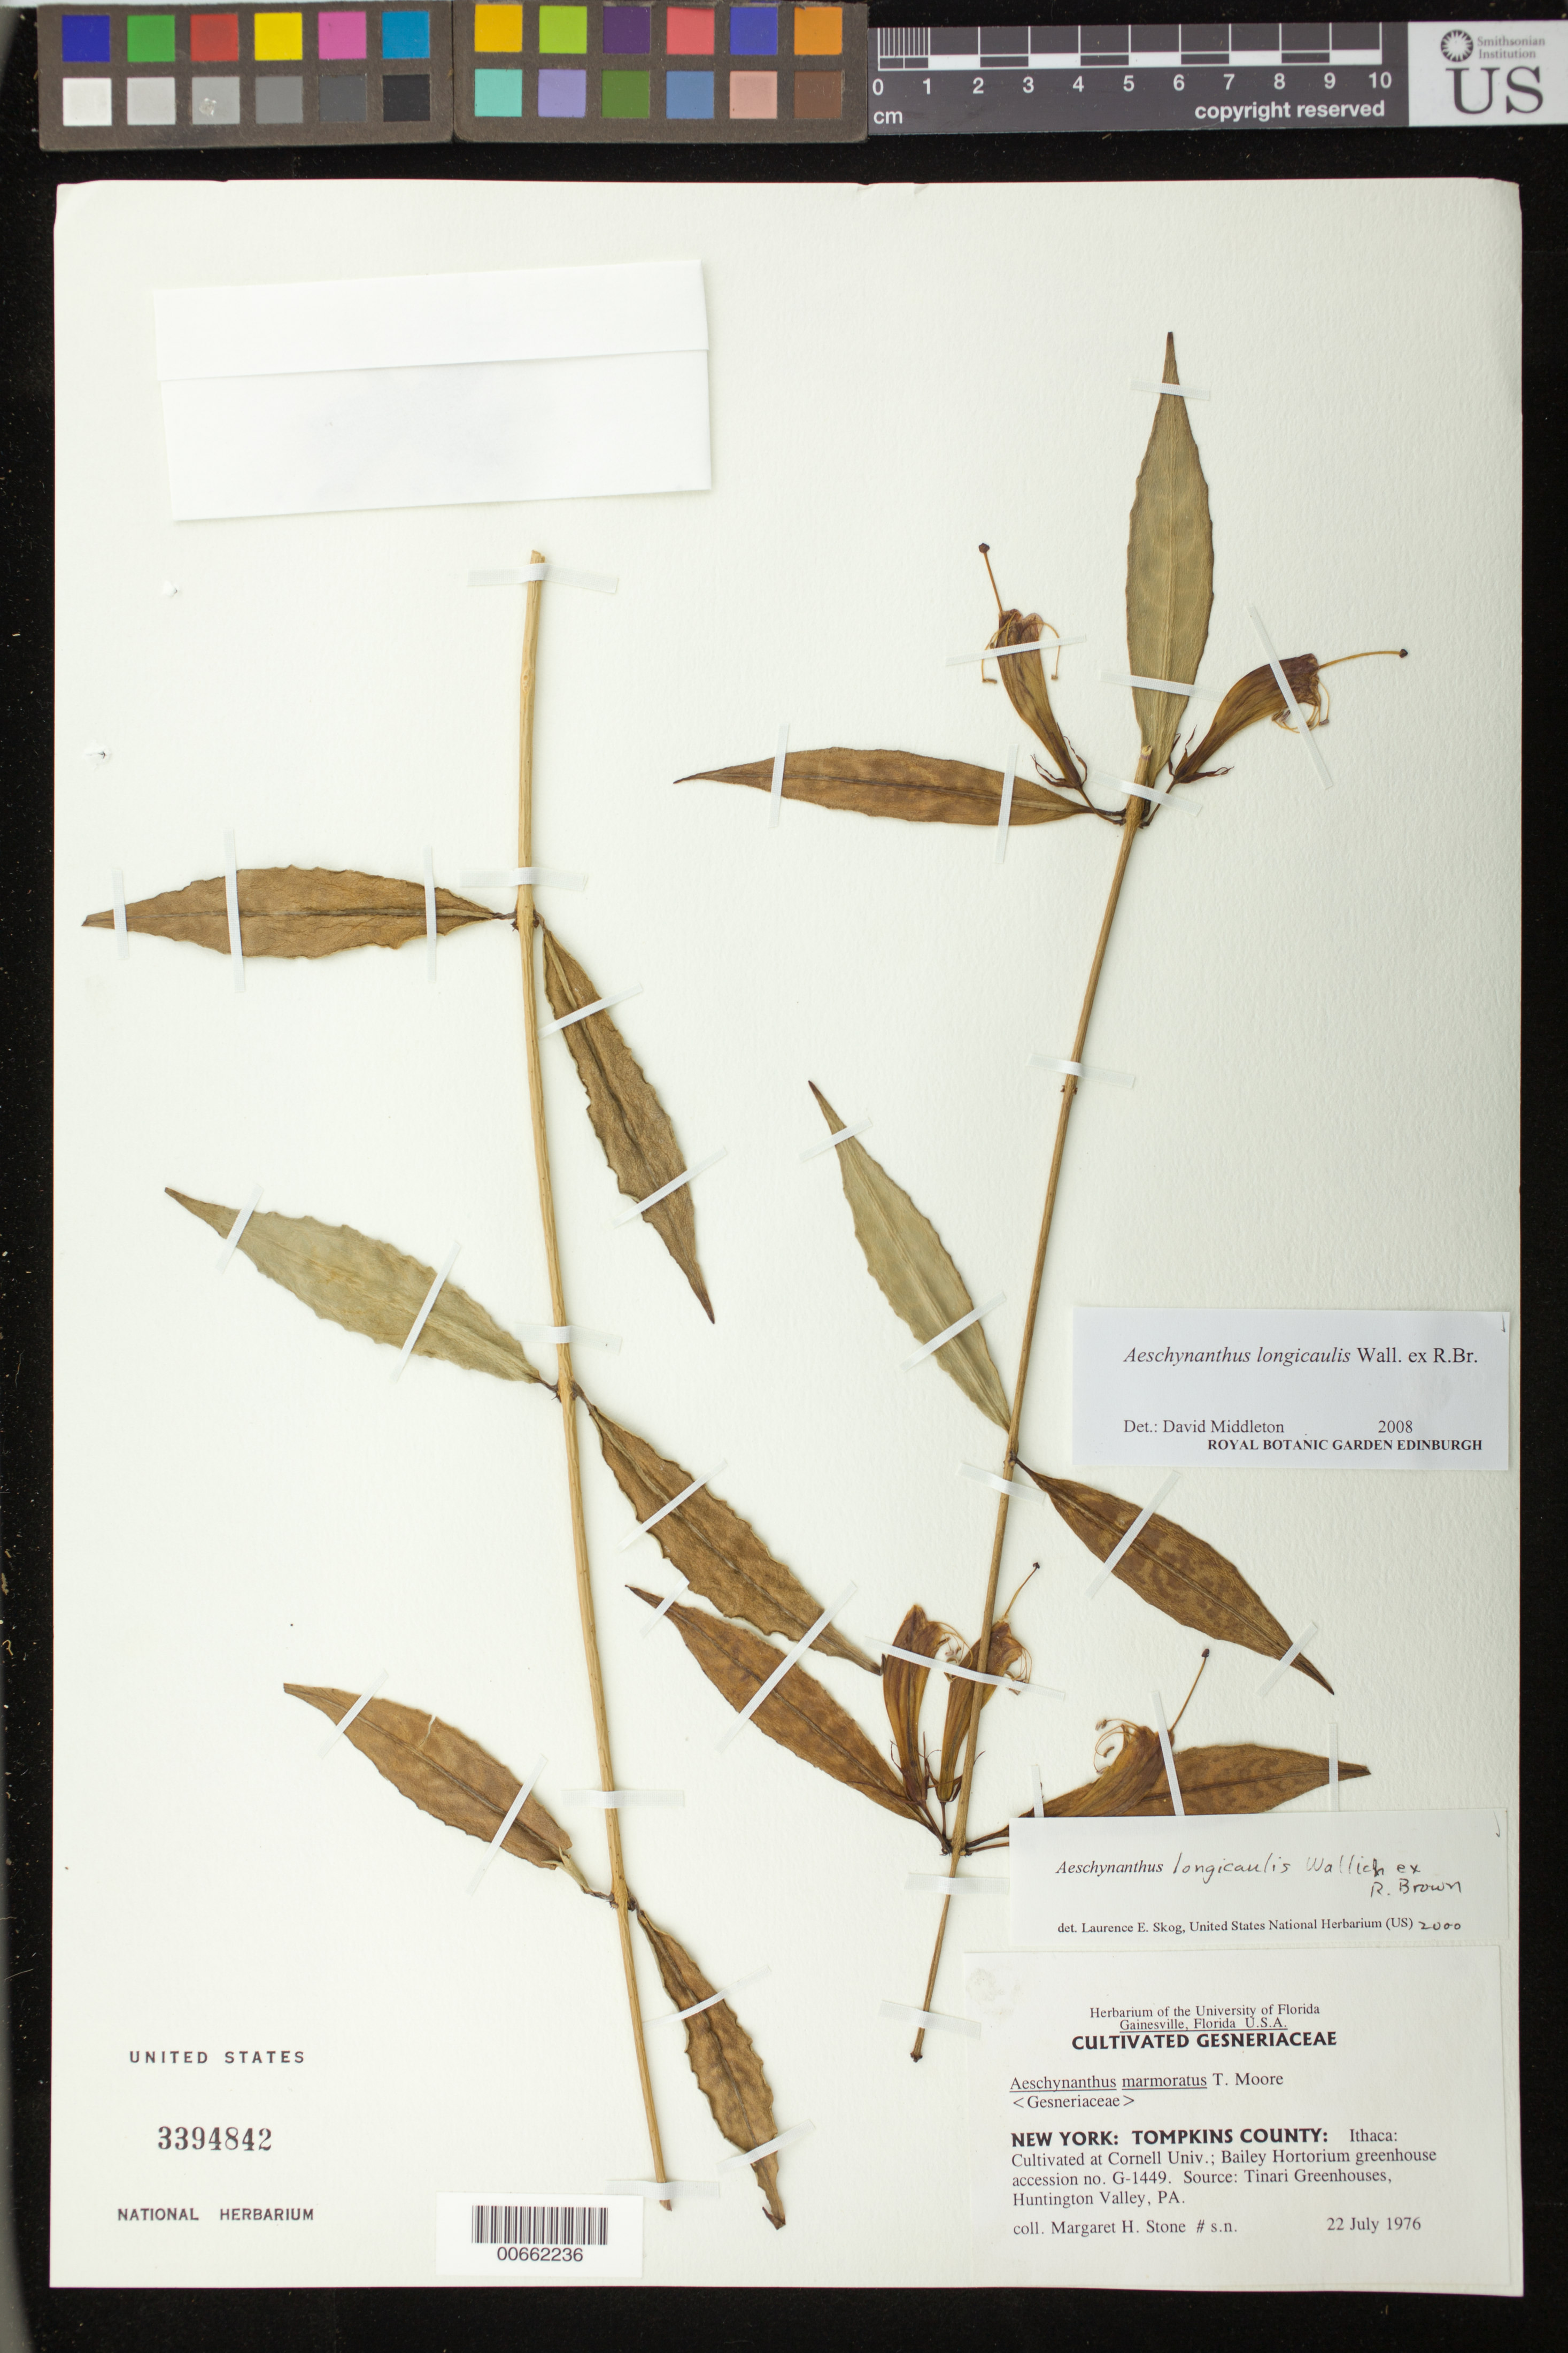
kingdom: Plantae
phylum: Tracheophyta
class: Magnoliopsida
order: Lamiales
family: Gesneriaceae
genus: Aeschynanthus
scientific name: Aeschynanthus longicaulis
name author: Wall. ex R. Br.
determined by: Skog, Laurence E.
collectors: M. Stone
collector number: s.n. [G-1449]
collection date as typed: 22 Jul 1976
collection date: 1976-07-22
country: United States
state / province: New York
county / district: Tompkins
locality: New York: Tompkins County: Ithaca [New York]: Cultivated at Cornell University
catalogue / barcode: US 3394842